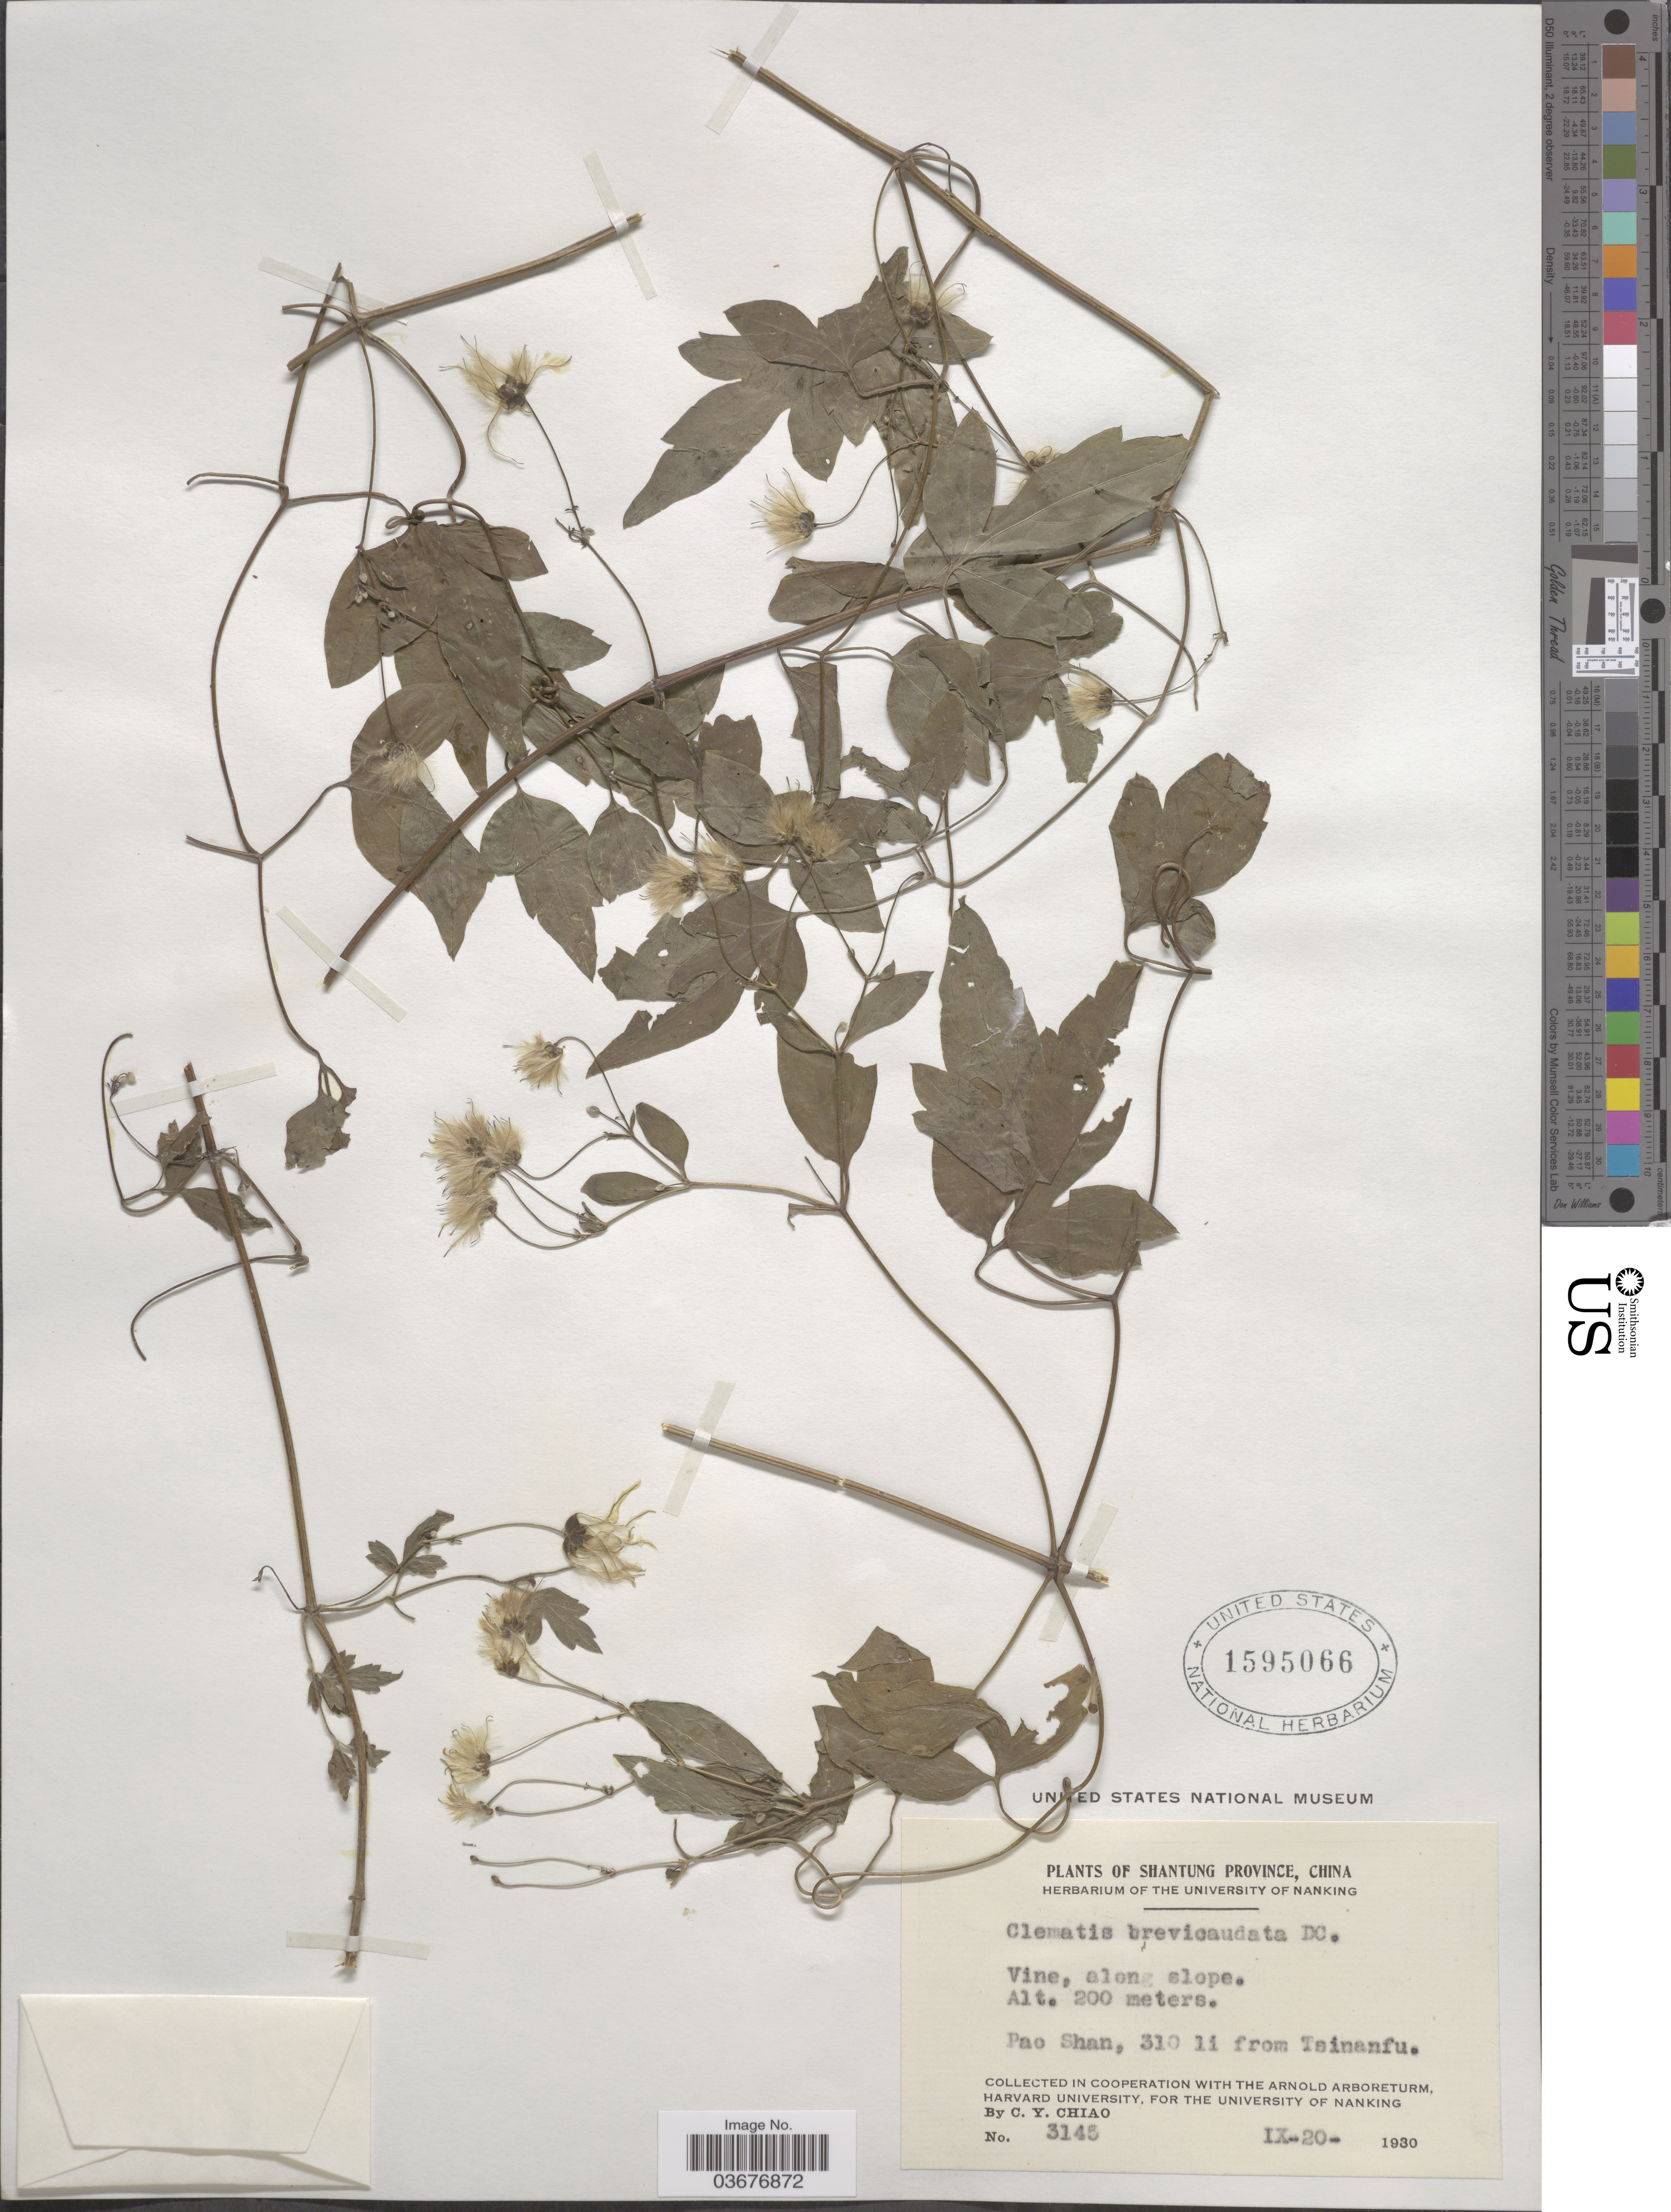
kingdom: Plantae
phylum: Tracheophyta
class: Magnoliopsida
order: Ranunculales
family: Ranunculaceae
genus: Clematis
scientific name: Clematis brevicaudata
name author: DC.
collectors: C. Y. Chiao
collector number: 3145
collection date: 1930-09-20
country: China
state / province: Shandong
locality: Shantung Province. Pao Shan, 310 li from Tsinanfu.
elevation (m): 200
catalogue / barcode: US 1595066